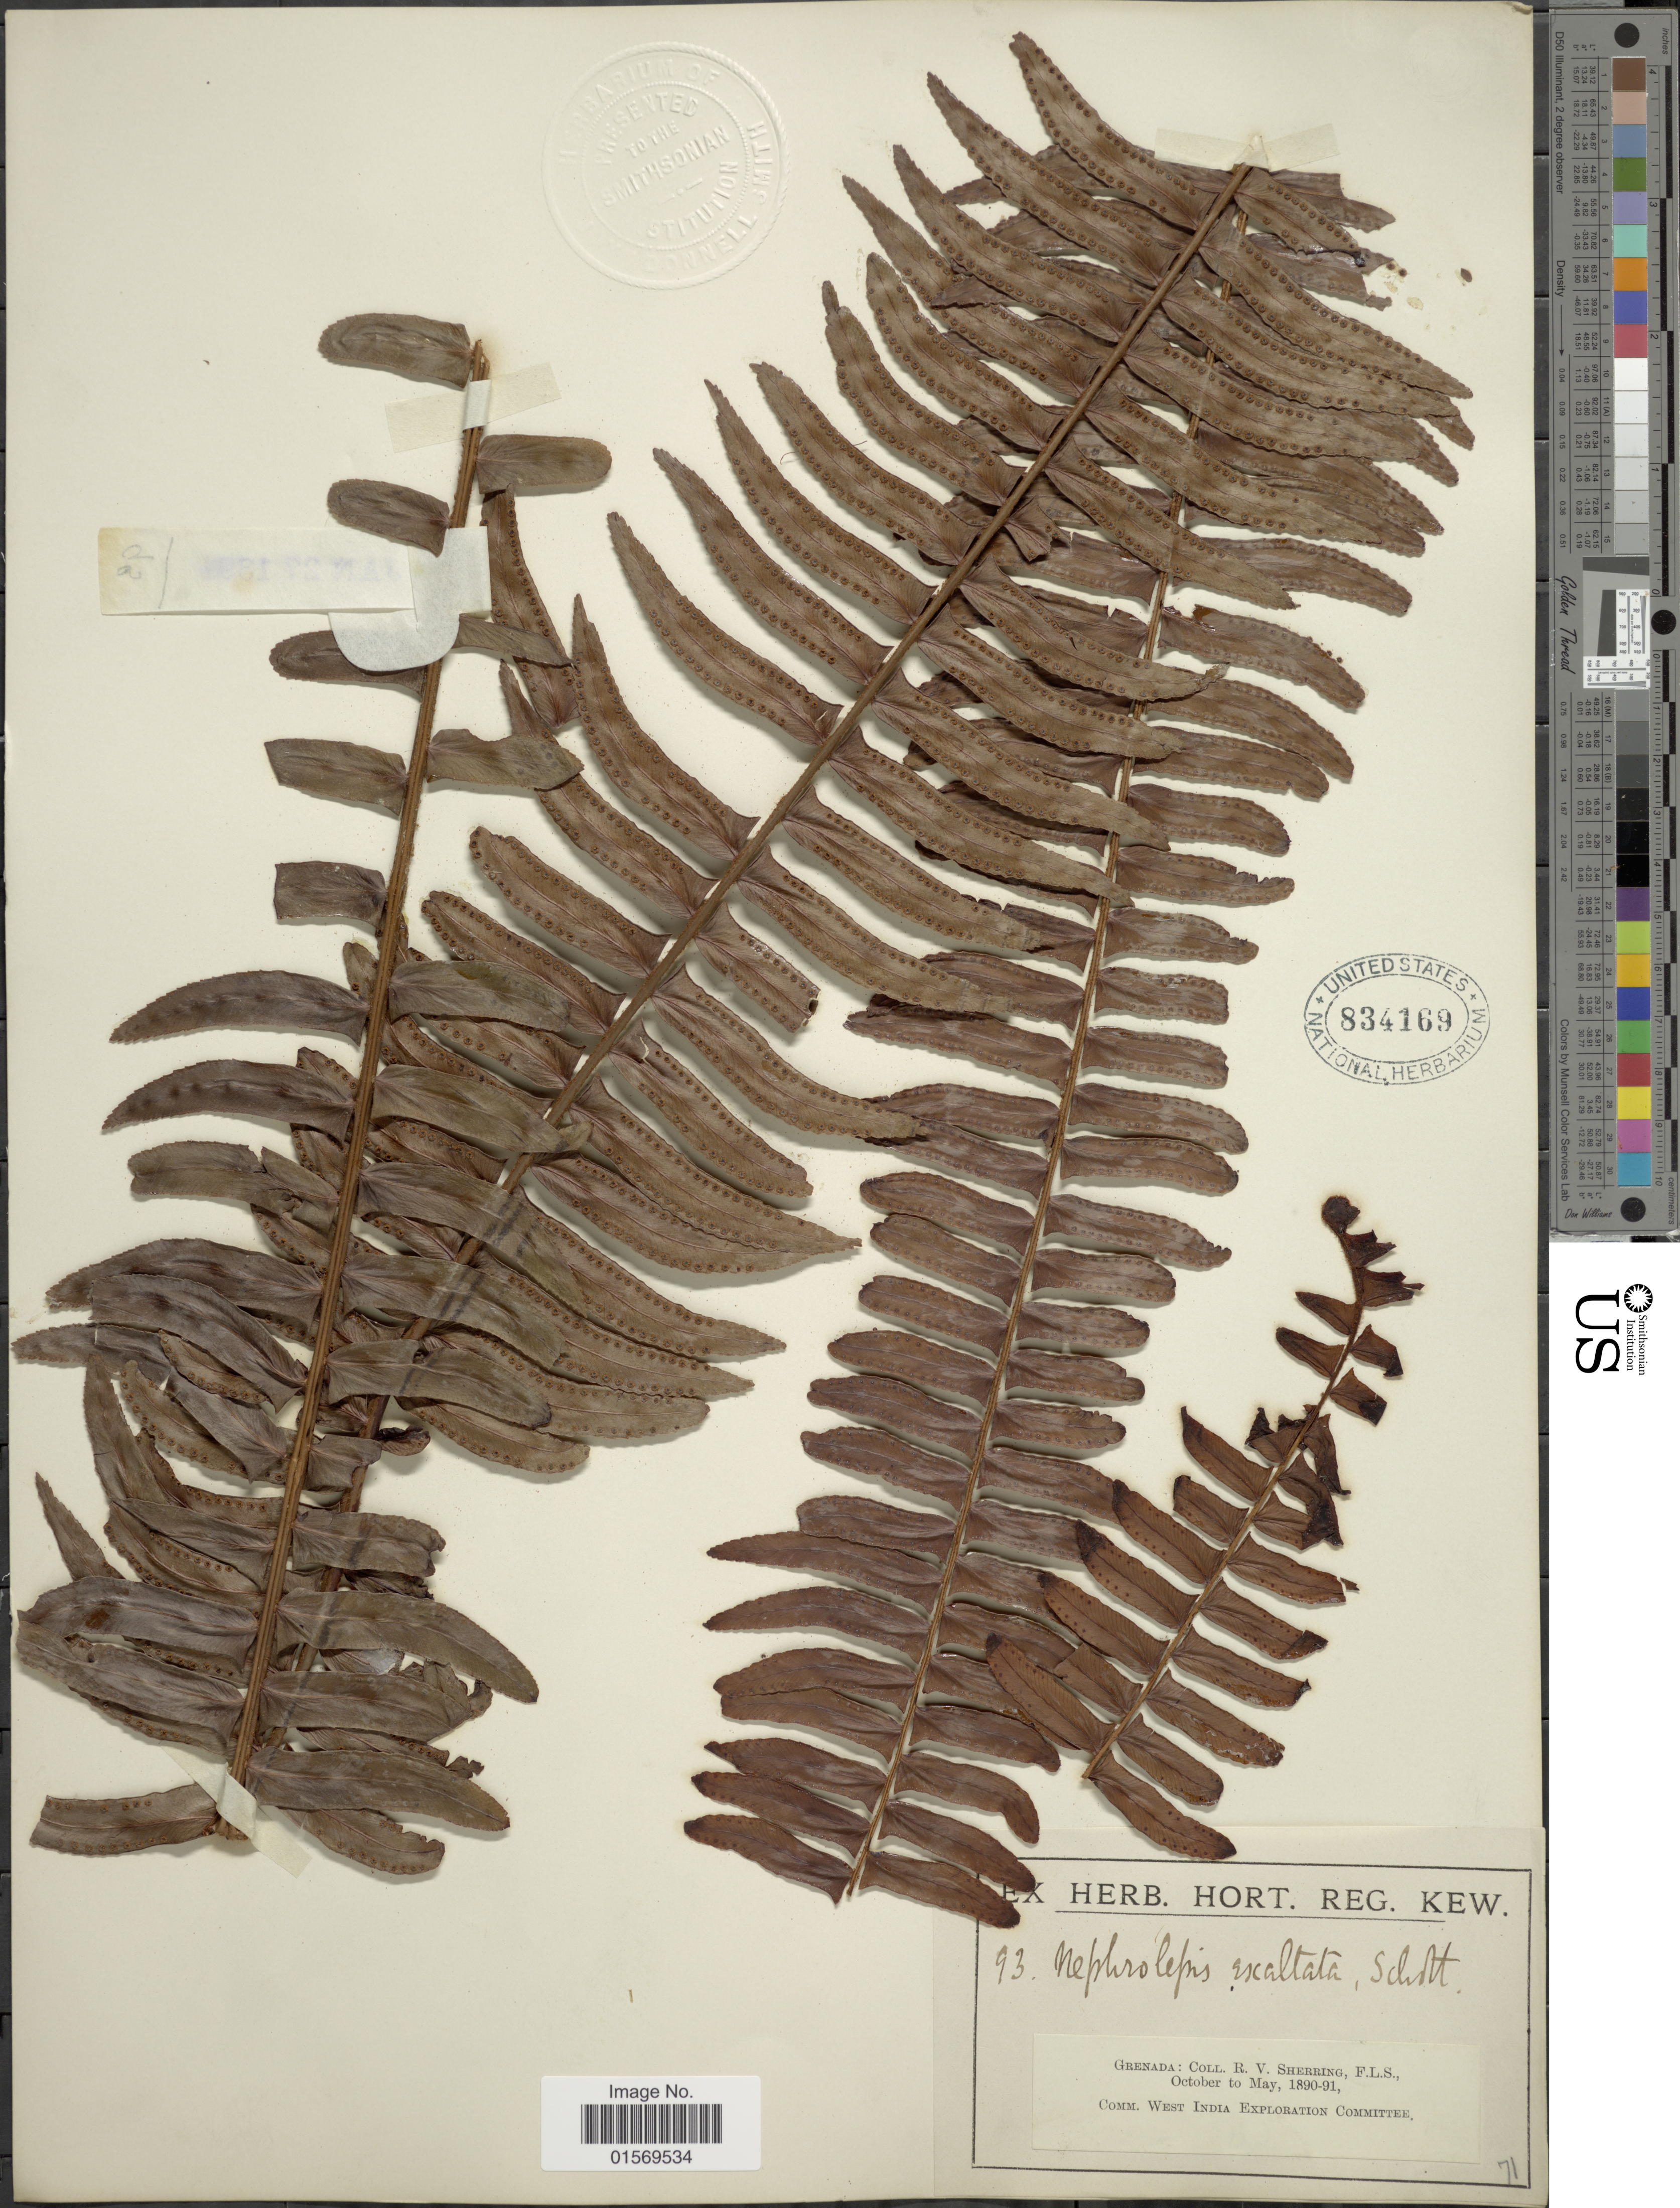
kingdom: Plantae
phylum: Tracheophyta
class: Polypodiopsida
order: Polypodiales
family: Nephrolepidaceae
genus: Nephrolepis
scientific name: Nephrolepis rivularis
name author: (Vahl) Mett. ex Krug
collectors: R. Sherring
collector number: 93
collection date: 1890-10/1891-05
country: Grenada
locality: Grenada.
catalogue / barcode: US 834169